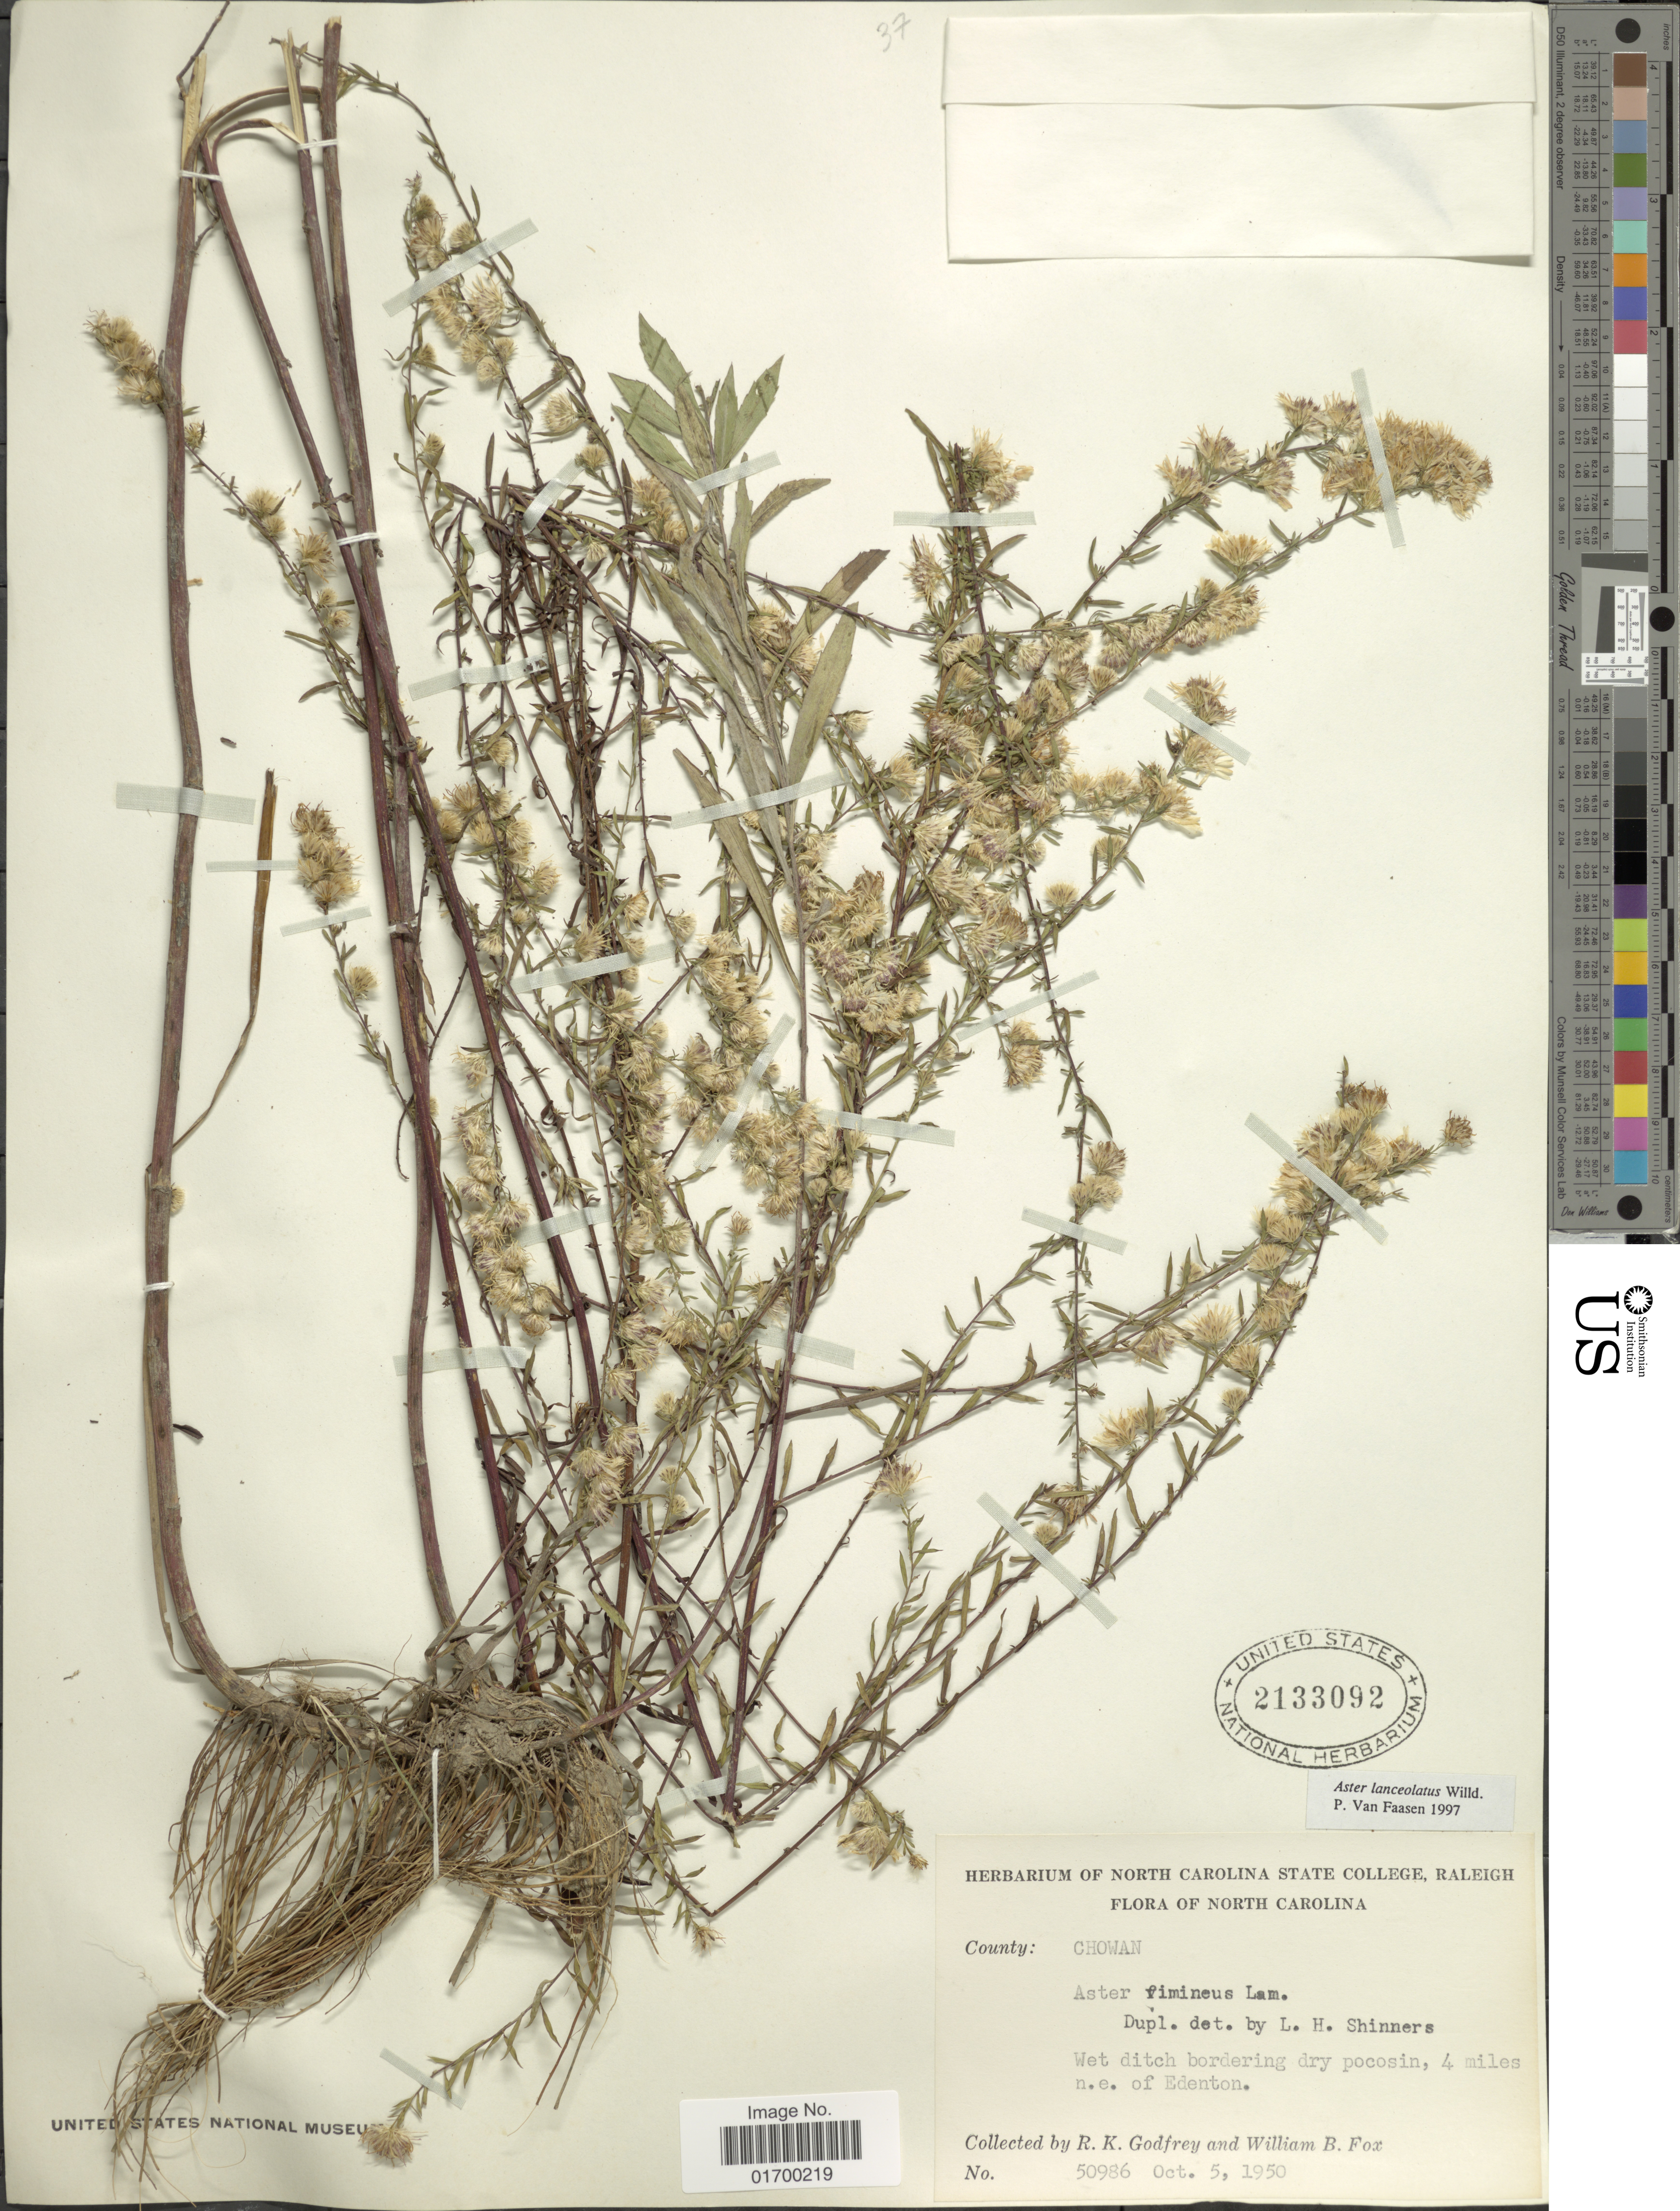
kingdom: Plantae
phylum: Tracheophyta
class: Magnoliopsida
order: Asterales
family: Asteraceae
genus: Symphyotrichum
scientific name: Symphyotrichum lanceolatum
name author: (Willd.) G.L. Nesom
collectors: R. K. Godfrey & W. B. Fox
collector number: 50986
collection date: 1950-10-05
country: United States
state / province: North Carolina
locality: County: Chowan, Wet ditch bordering dry pocosin, 4 miles n.e. of Edenton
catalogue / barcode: US 2133092